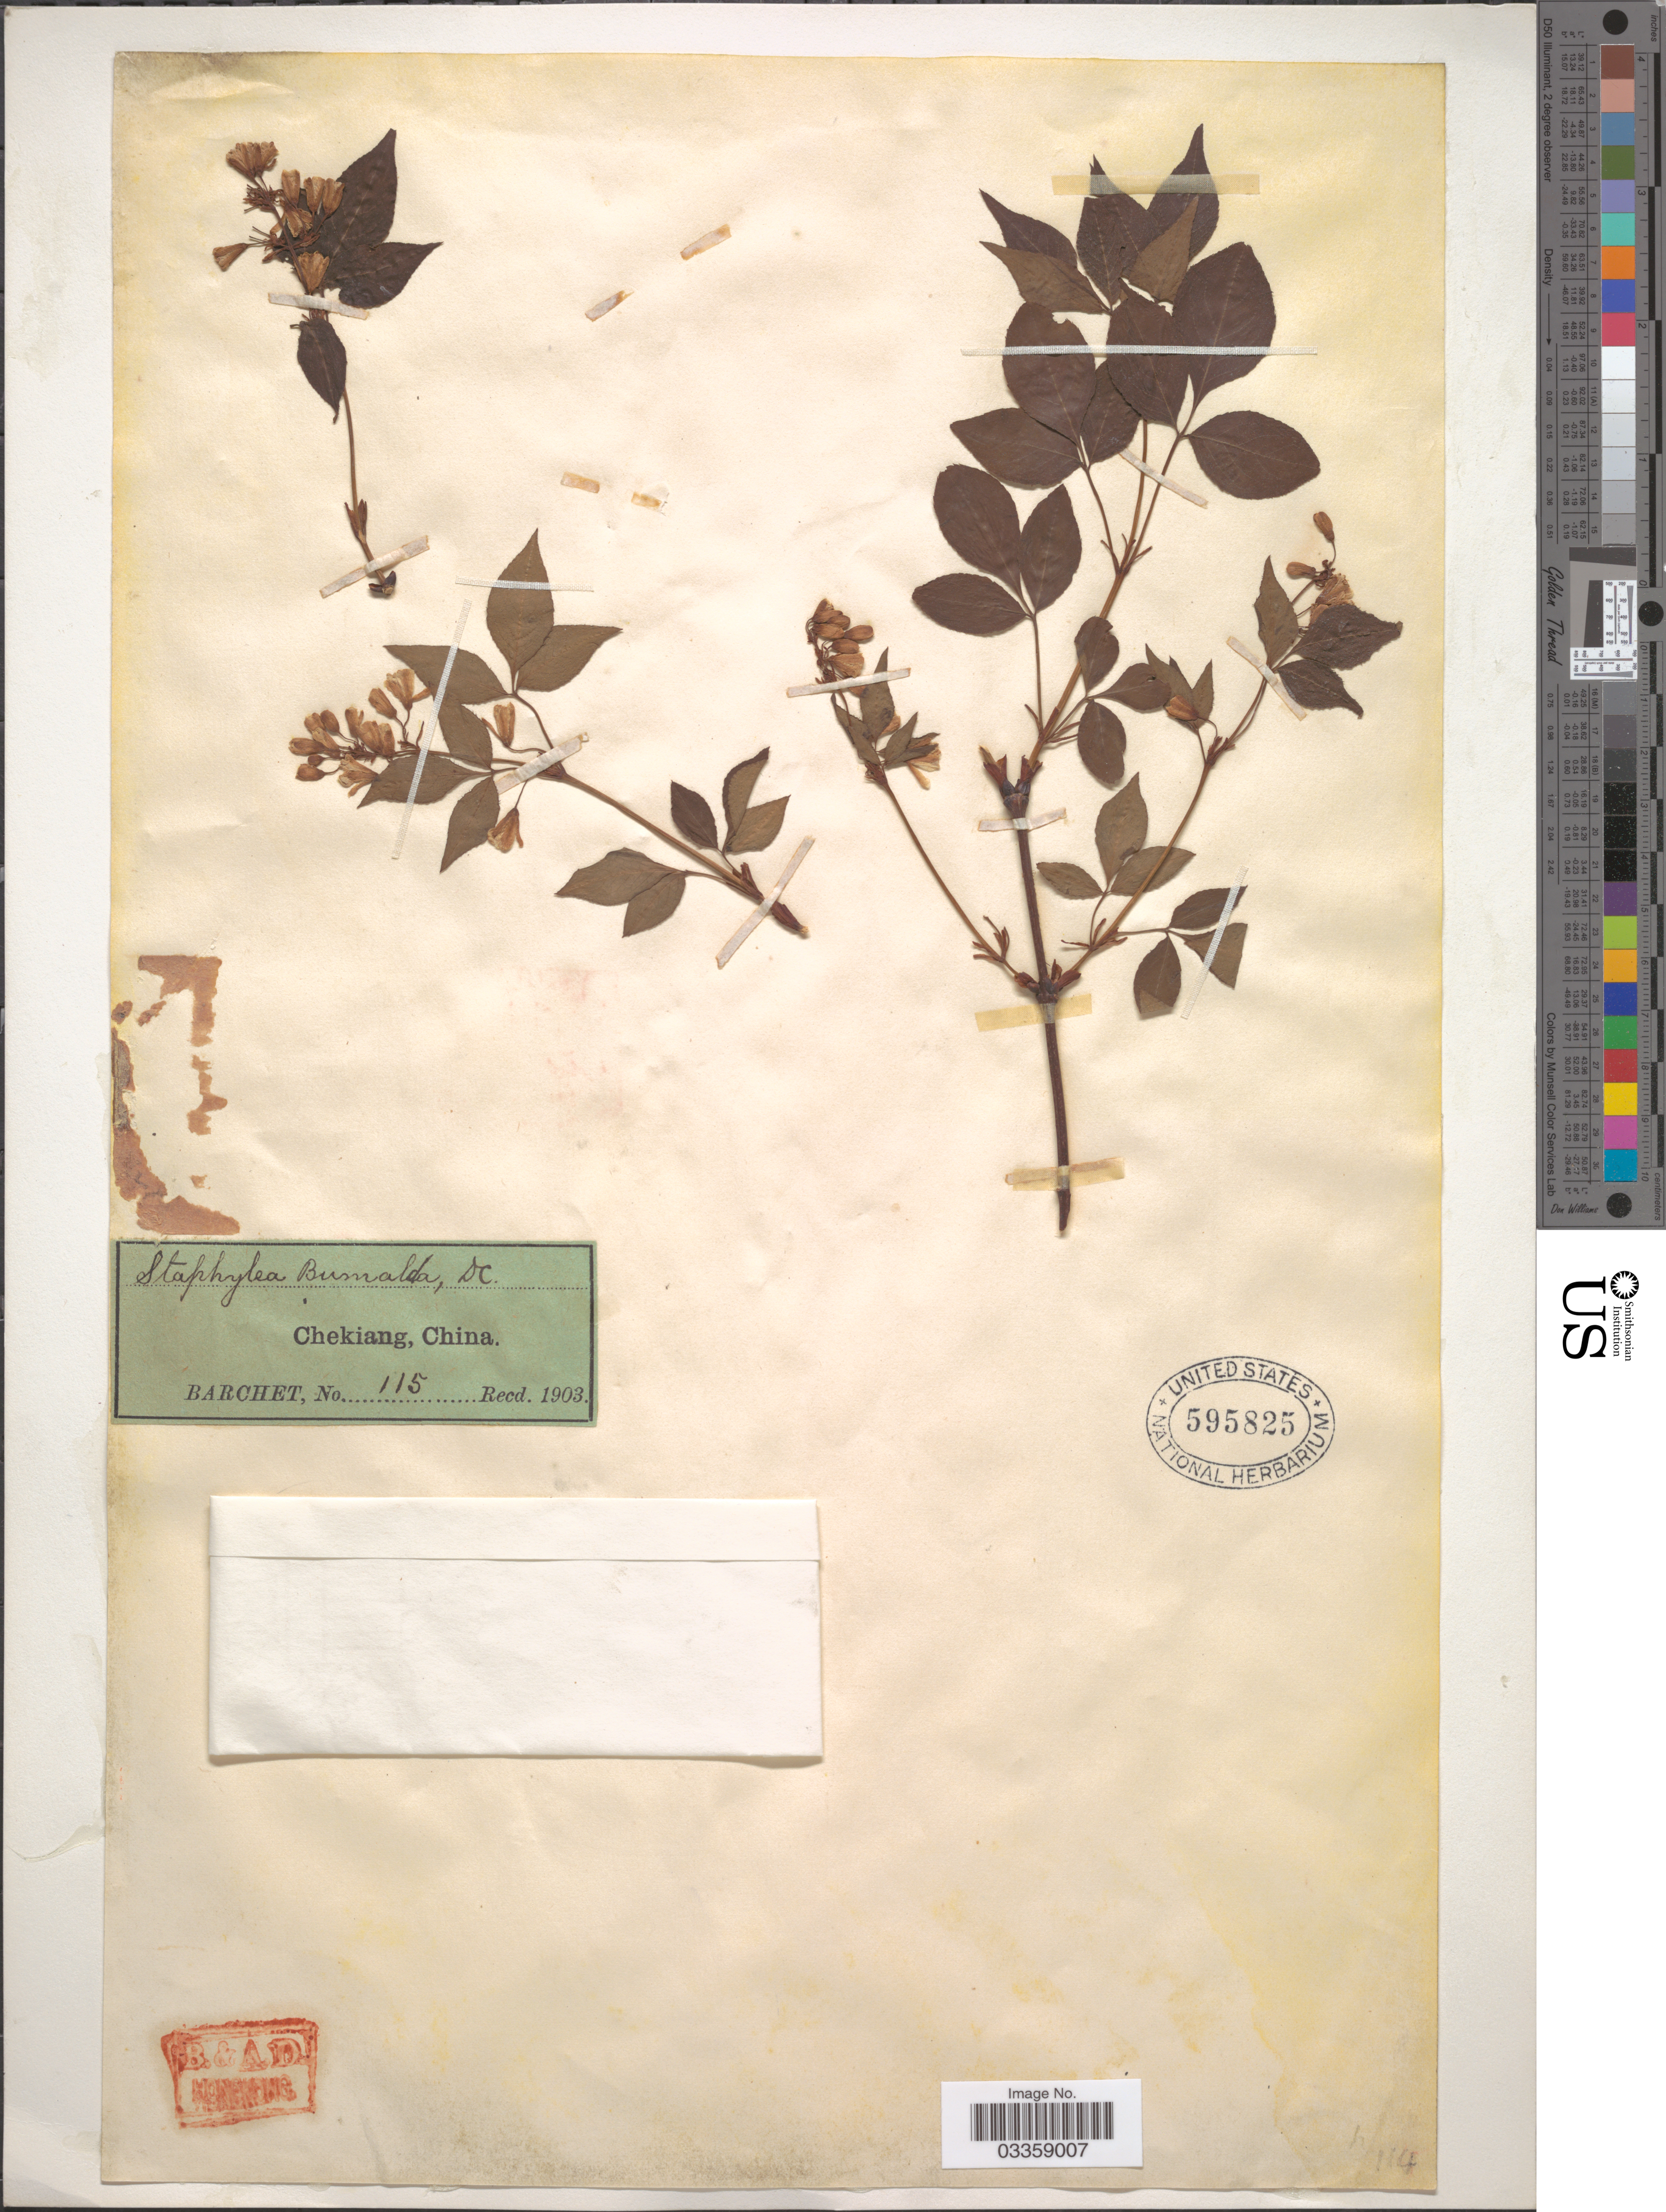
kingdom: Plantae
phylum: Tracheophyta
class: Magnoliopsida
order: Crossosomatales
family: Staphyleaceae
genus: Staphylea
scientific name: Staphylea bumalda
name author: DC.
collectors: Barchet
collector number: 115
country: China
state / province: Zhejiang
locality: Chekiang.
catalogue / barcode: US 595825